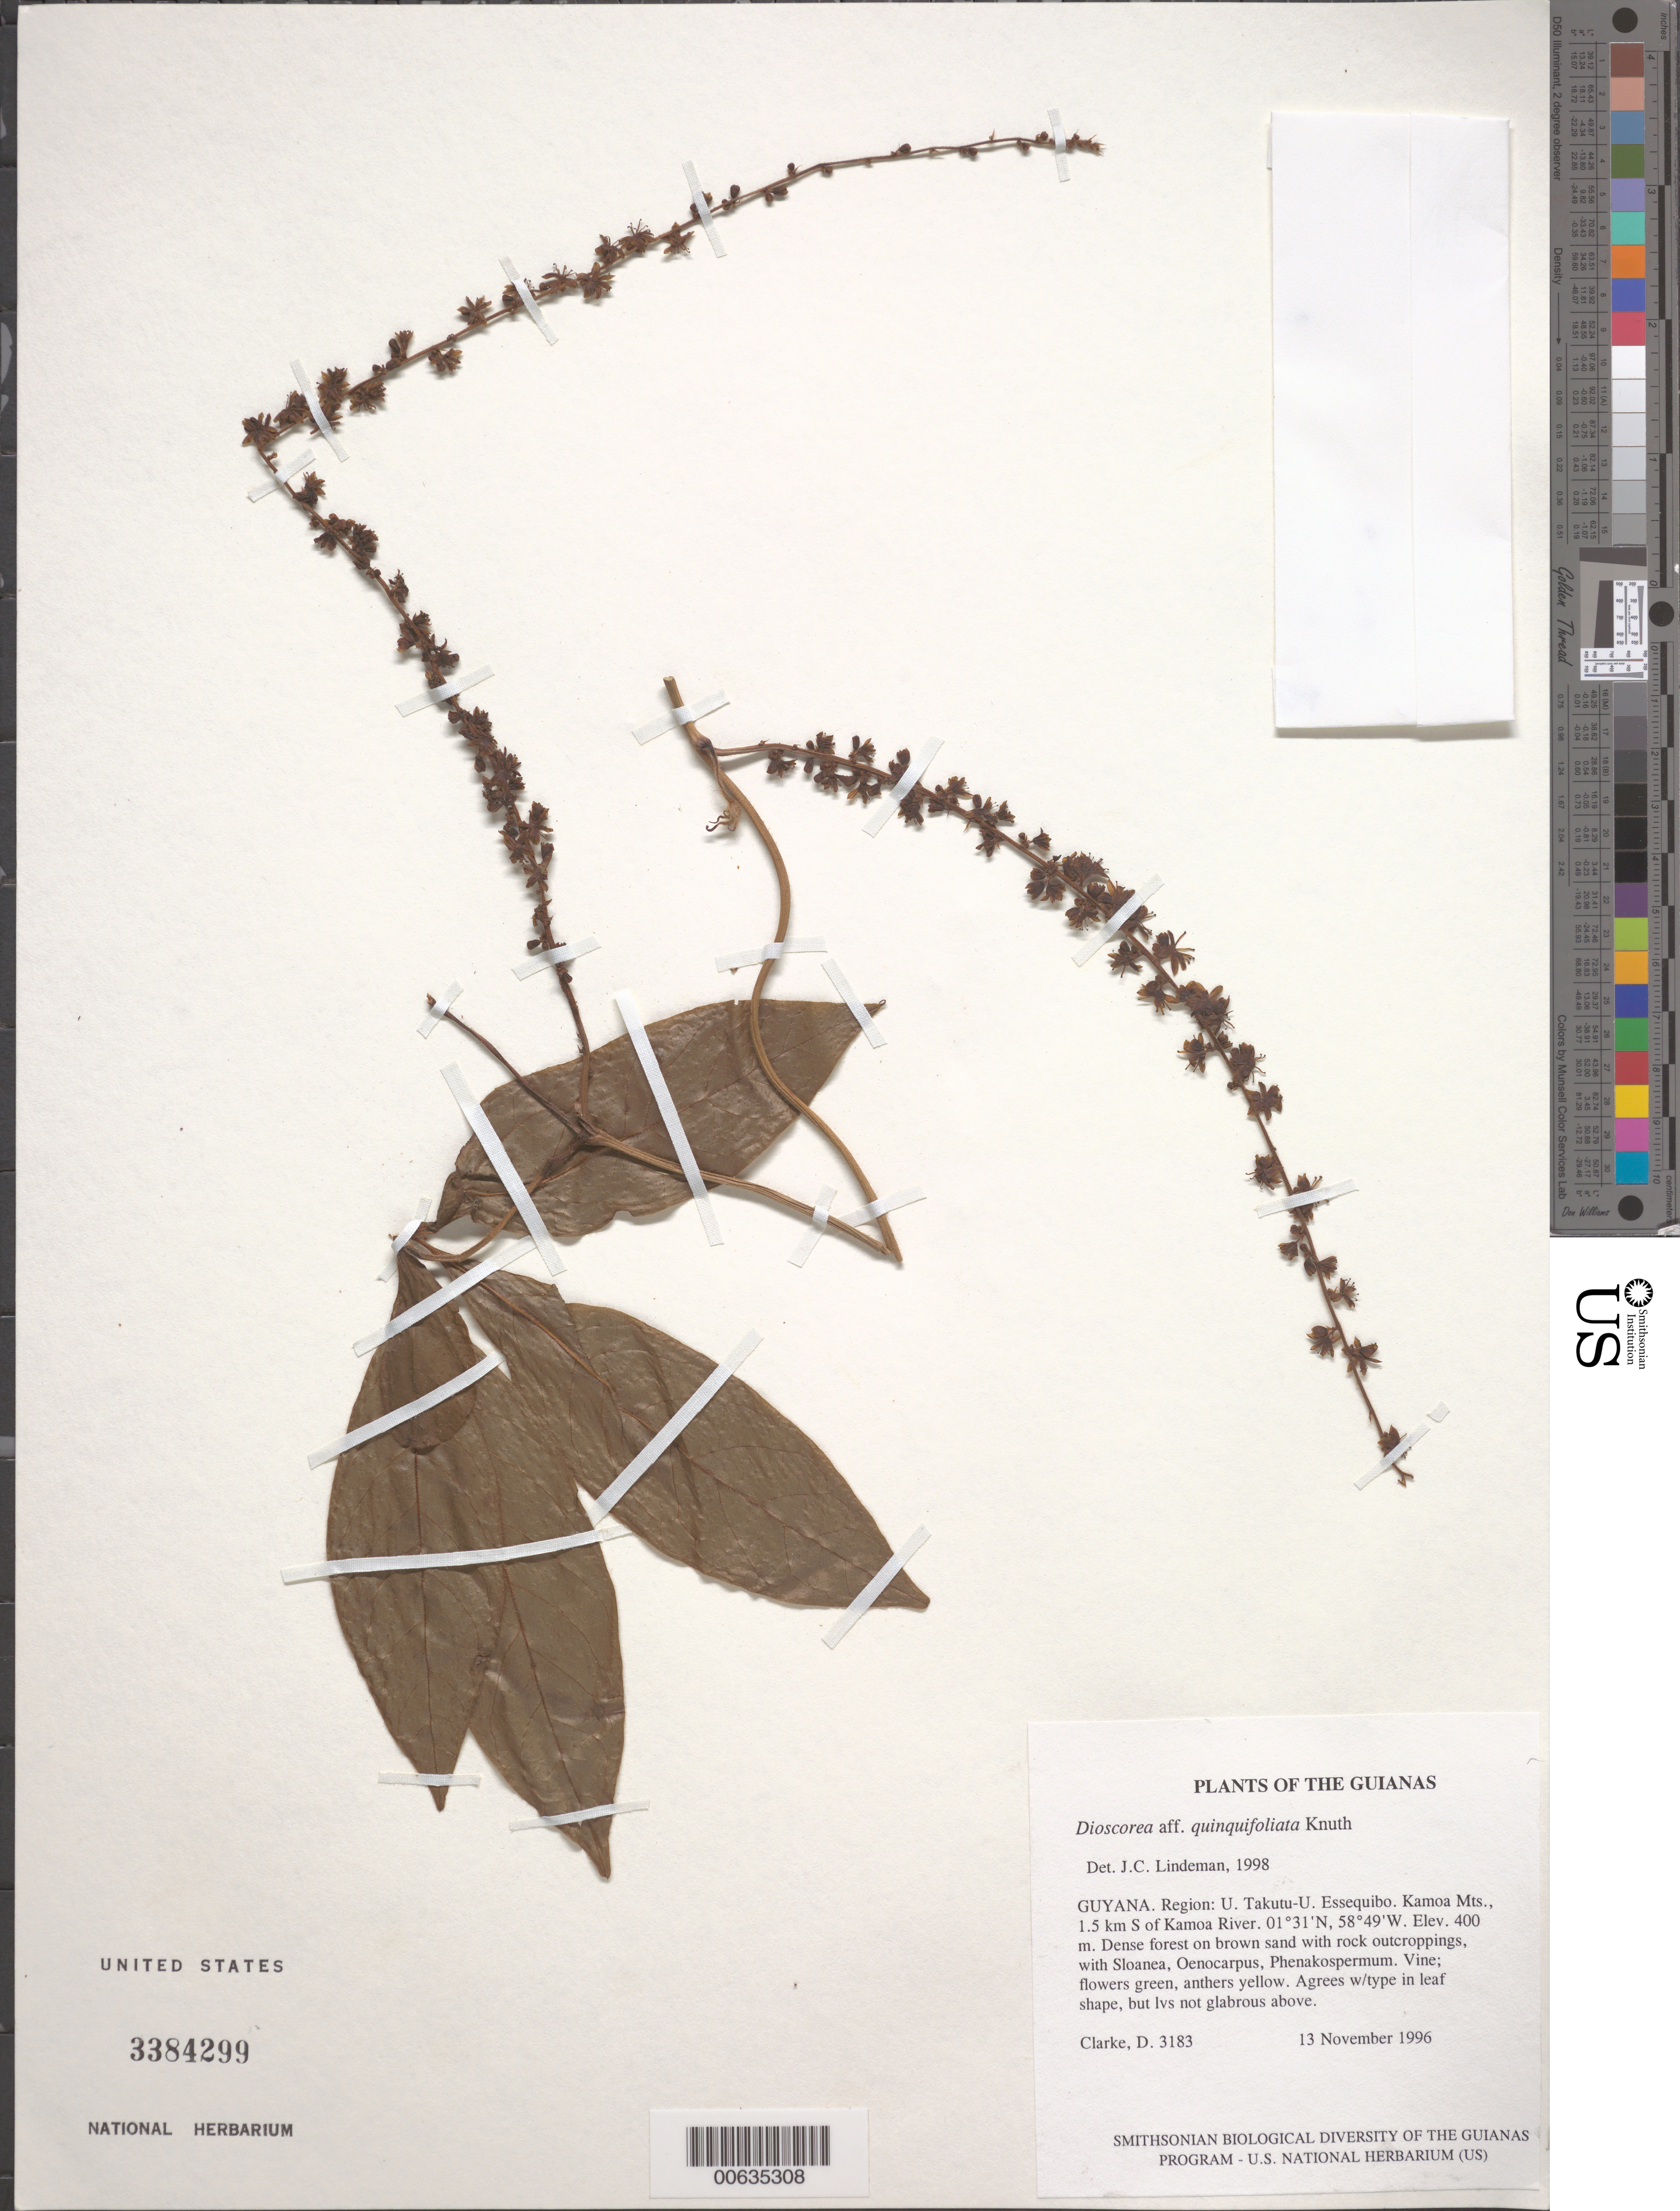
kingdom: Plantae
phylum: Tracheophyta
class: Liliopsida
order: Dioscoreales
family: Dioscoreaceae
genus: Dioscorea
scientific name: Dioscorea quinquefoliolata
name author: R. Knuth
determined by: Lindeman, J. C.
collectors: H. D. Clarke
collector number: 3183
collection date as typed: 13 November 1996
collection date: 1996-11-13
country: Guyana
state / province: U. Takutu-U. Essequibo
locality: Kamoa Mts., 1.5 km S of Kamoa River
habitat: Dense forest on brown sand with rock outcroppings, with Sloanea, Oenocarpus, Phenakospermum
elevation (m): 400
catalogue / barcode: US 3384299